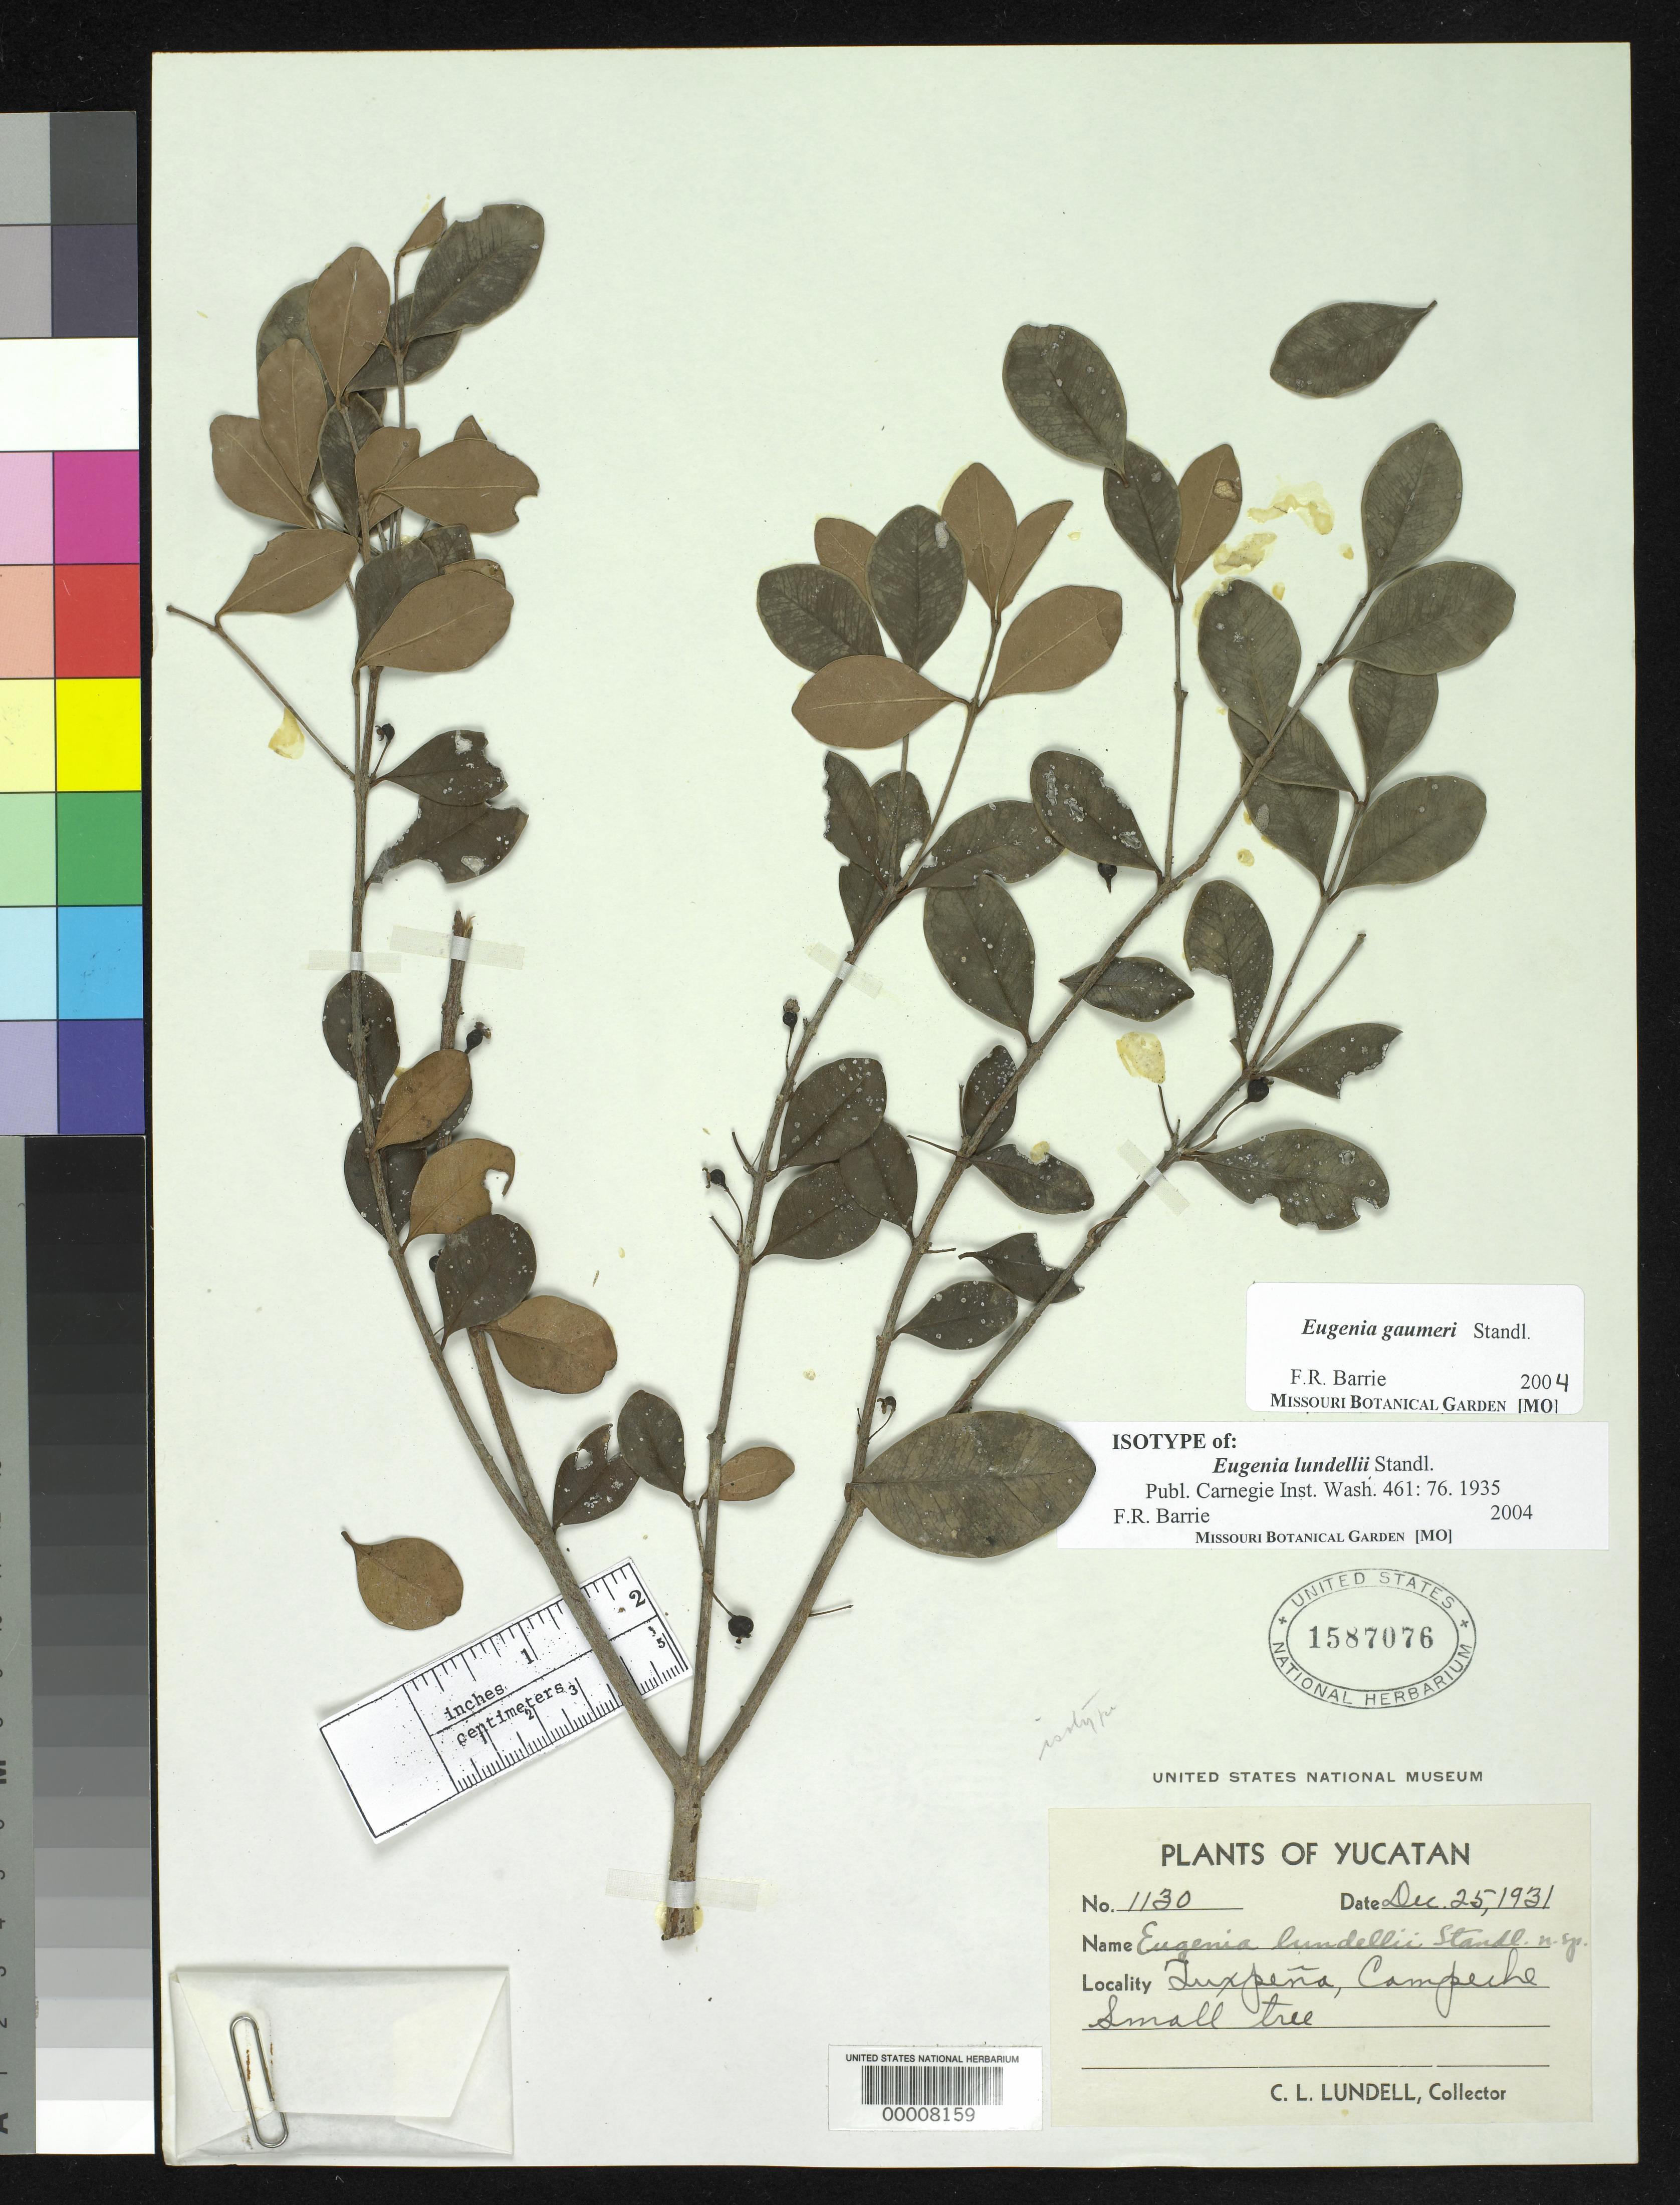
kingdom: Plantae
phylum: Tracheophyta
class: Magnoliopsida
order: Myrtales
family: Myrtaceae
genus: Eugenia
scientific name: Eugenia lundellii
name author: Standl.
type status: Isotype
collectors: C. L. Lundell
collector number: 1130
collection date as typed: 25 Dec 1931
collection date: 1931-12-25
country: Mexico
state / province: Campeche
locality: Turpena, Campeche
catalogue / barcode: US 1587076